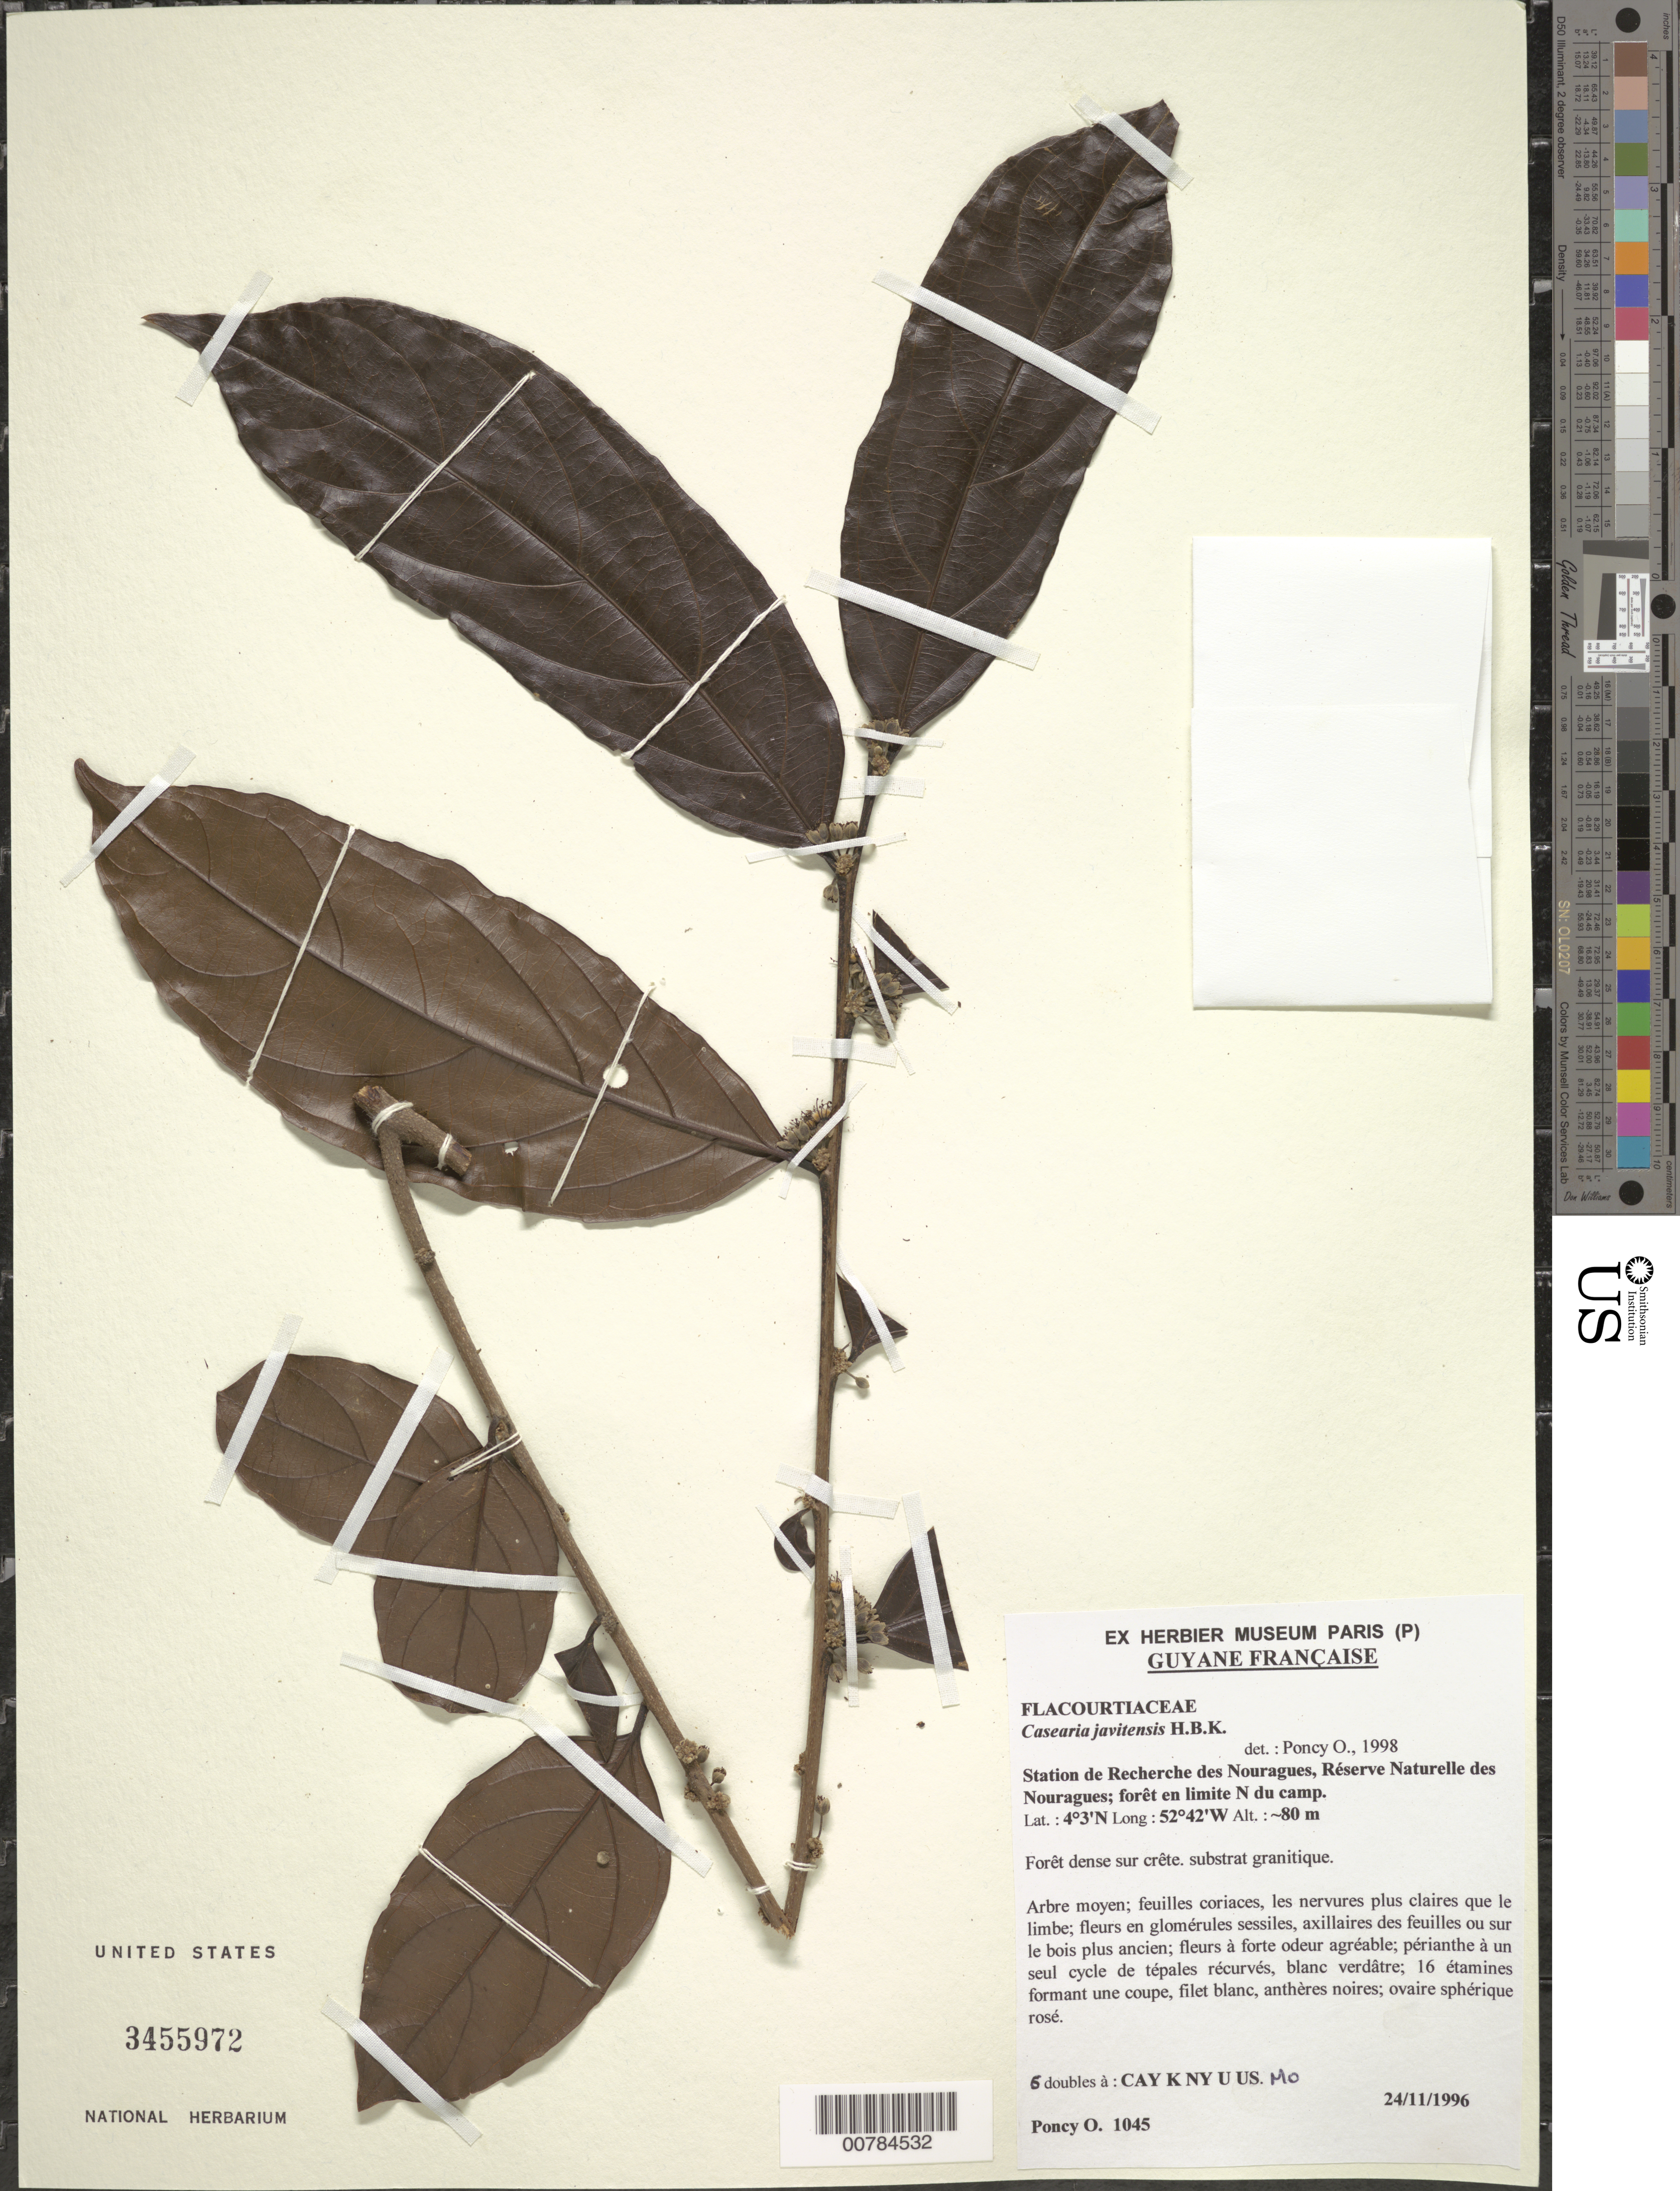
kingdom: Plantae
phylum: Tracheophyta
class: Magnoliopsida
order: Malpighiales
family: Salicaceae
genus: Piparea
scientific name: Piparea multiflora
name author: C.F. Gaertn.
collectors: O. Poncy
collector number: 1045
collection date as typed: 24-Nov-96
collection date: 1996-11-24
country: French Guiana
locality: Station des Nouragues, Réserve Naturelle des Nouragues; forêt en limite N du camp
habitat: Forêt dense sur crête, substrat granitique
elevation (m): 80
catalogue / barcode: US 3455972